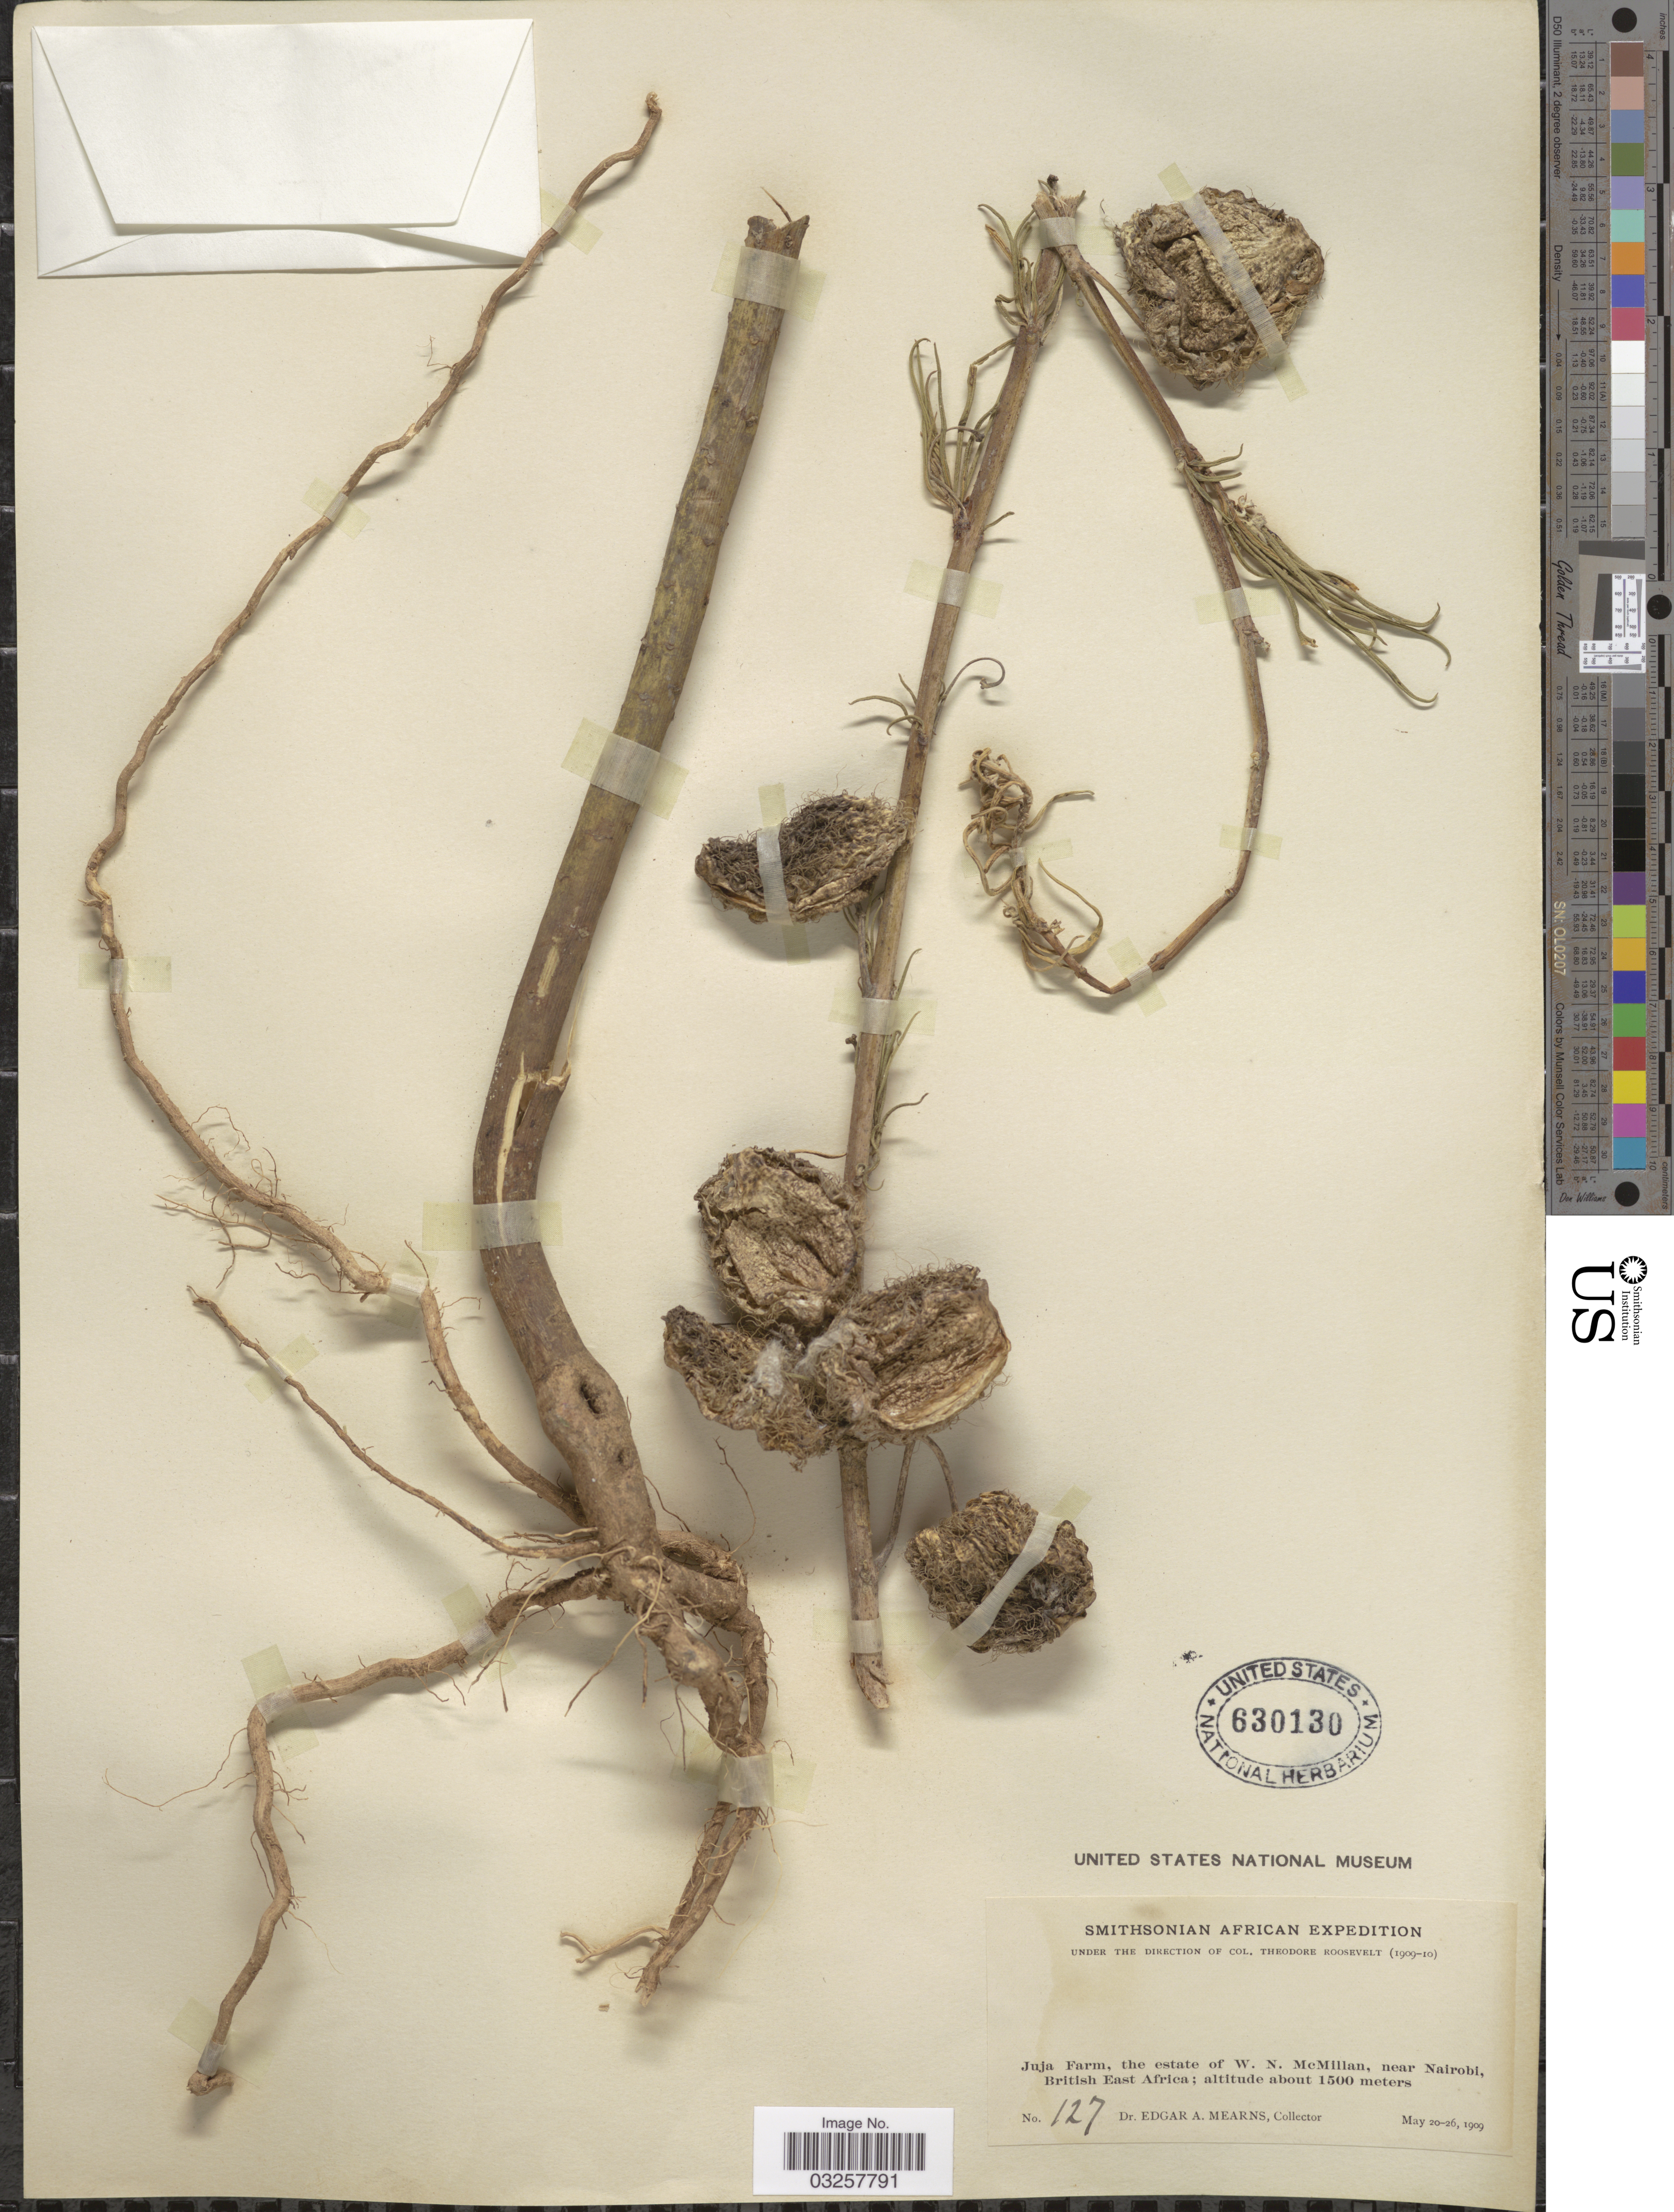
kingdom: Plantae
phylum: Tracheophyta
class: Magnoliopsida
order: Gentianales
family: Apocynaceae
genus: Asclepias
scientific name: Asclepias sp.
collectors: E. A. Mearns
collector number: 127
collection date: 1909-05-20/1909-05-26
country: Kenya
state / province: Nairobi Area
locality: Juja Farm, the estate of W. N. McMillan, near Nairobi, British East Africa.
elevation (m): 1500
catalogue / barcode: US 630130